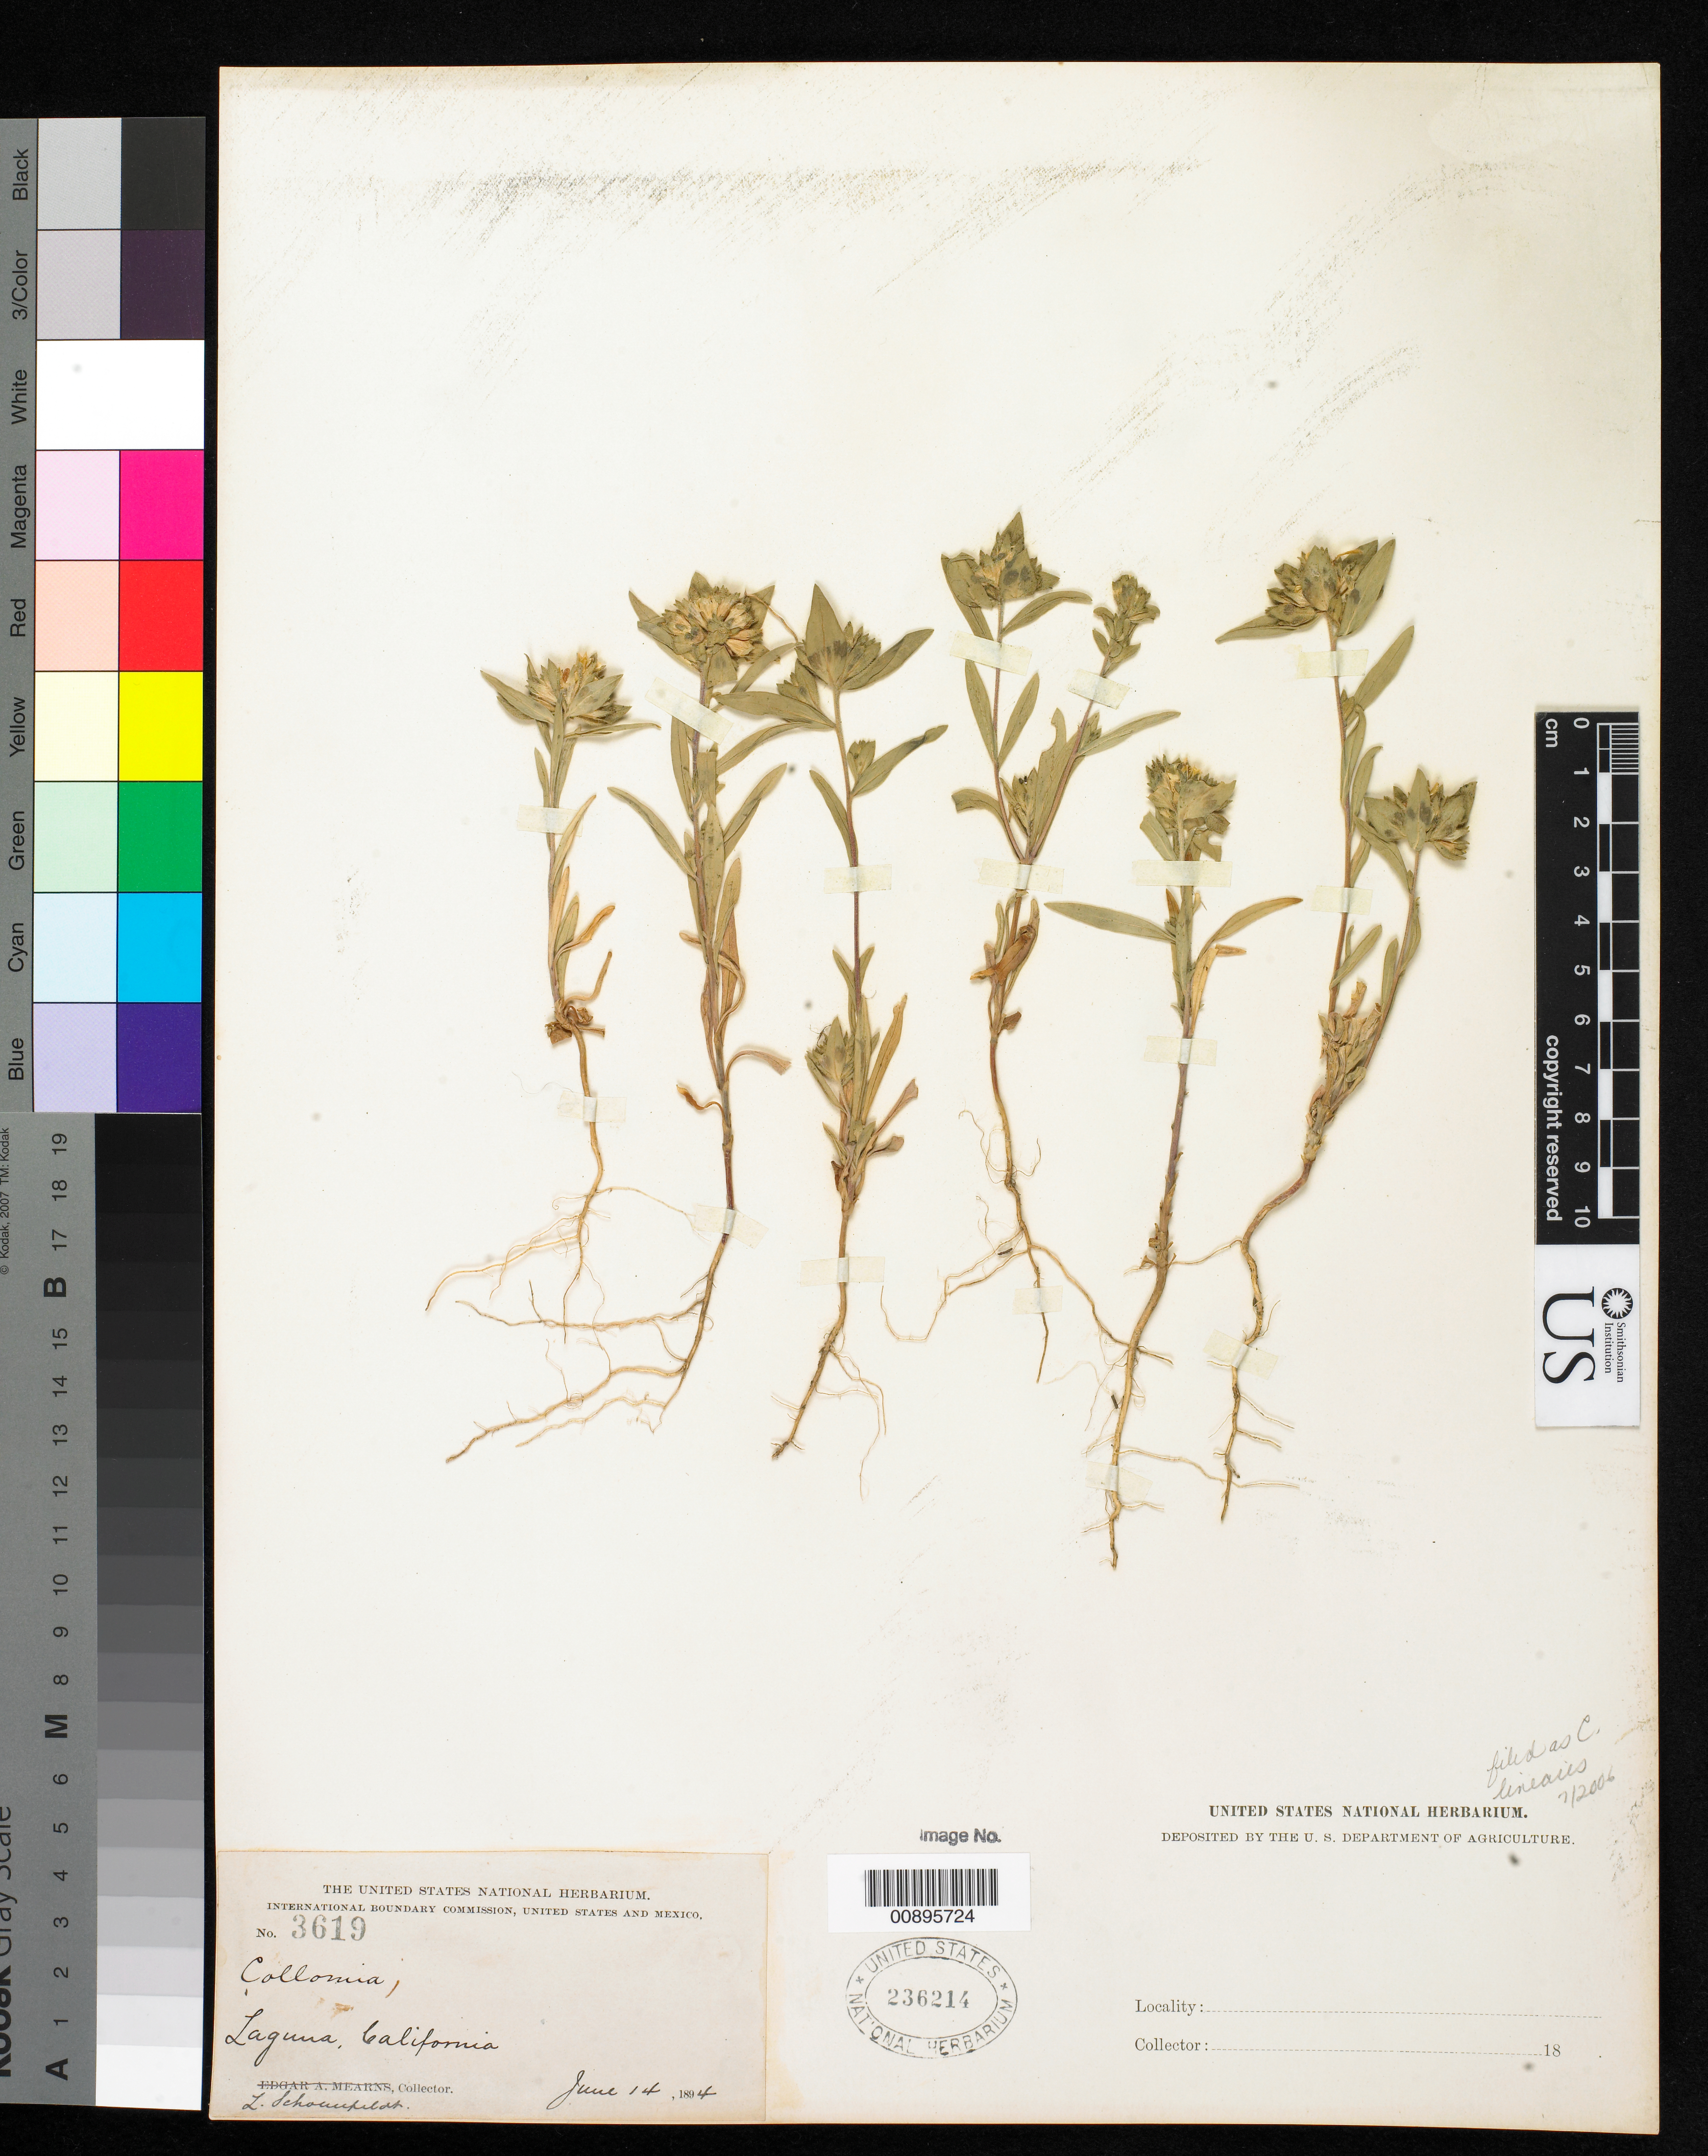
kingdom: Plantae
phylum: Tracheophyta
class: Magnoliopsida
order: Ericales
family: Polemoniaceae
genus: Collomia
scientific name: Collomia linearis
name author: Nutt.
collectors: L. Schoenfeldt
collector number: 3619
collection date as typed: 14 Jun 1894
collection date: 1894-06-14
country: United States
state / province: California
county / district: Orange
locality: Laguna, California.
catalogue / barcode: US 236214